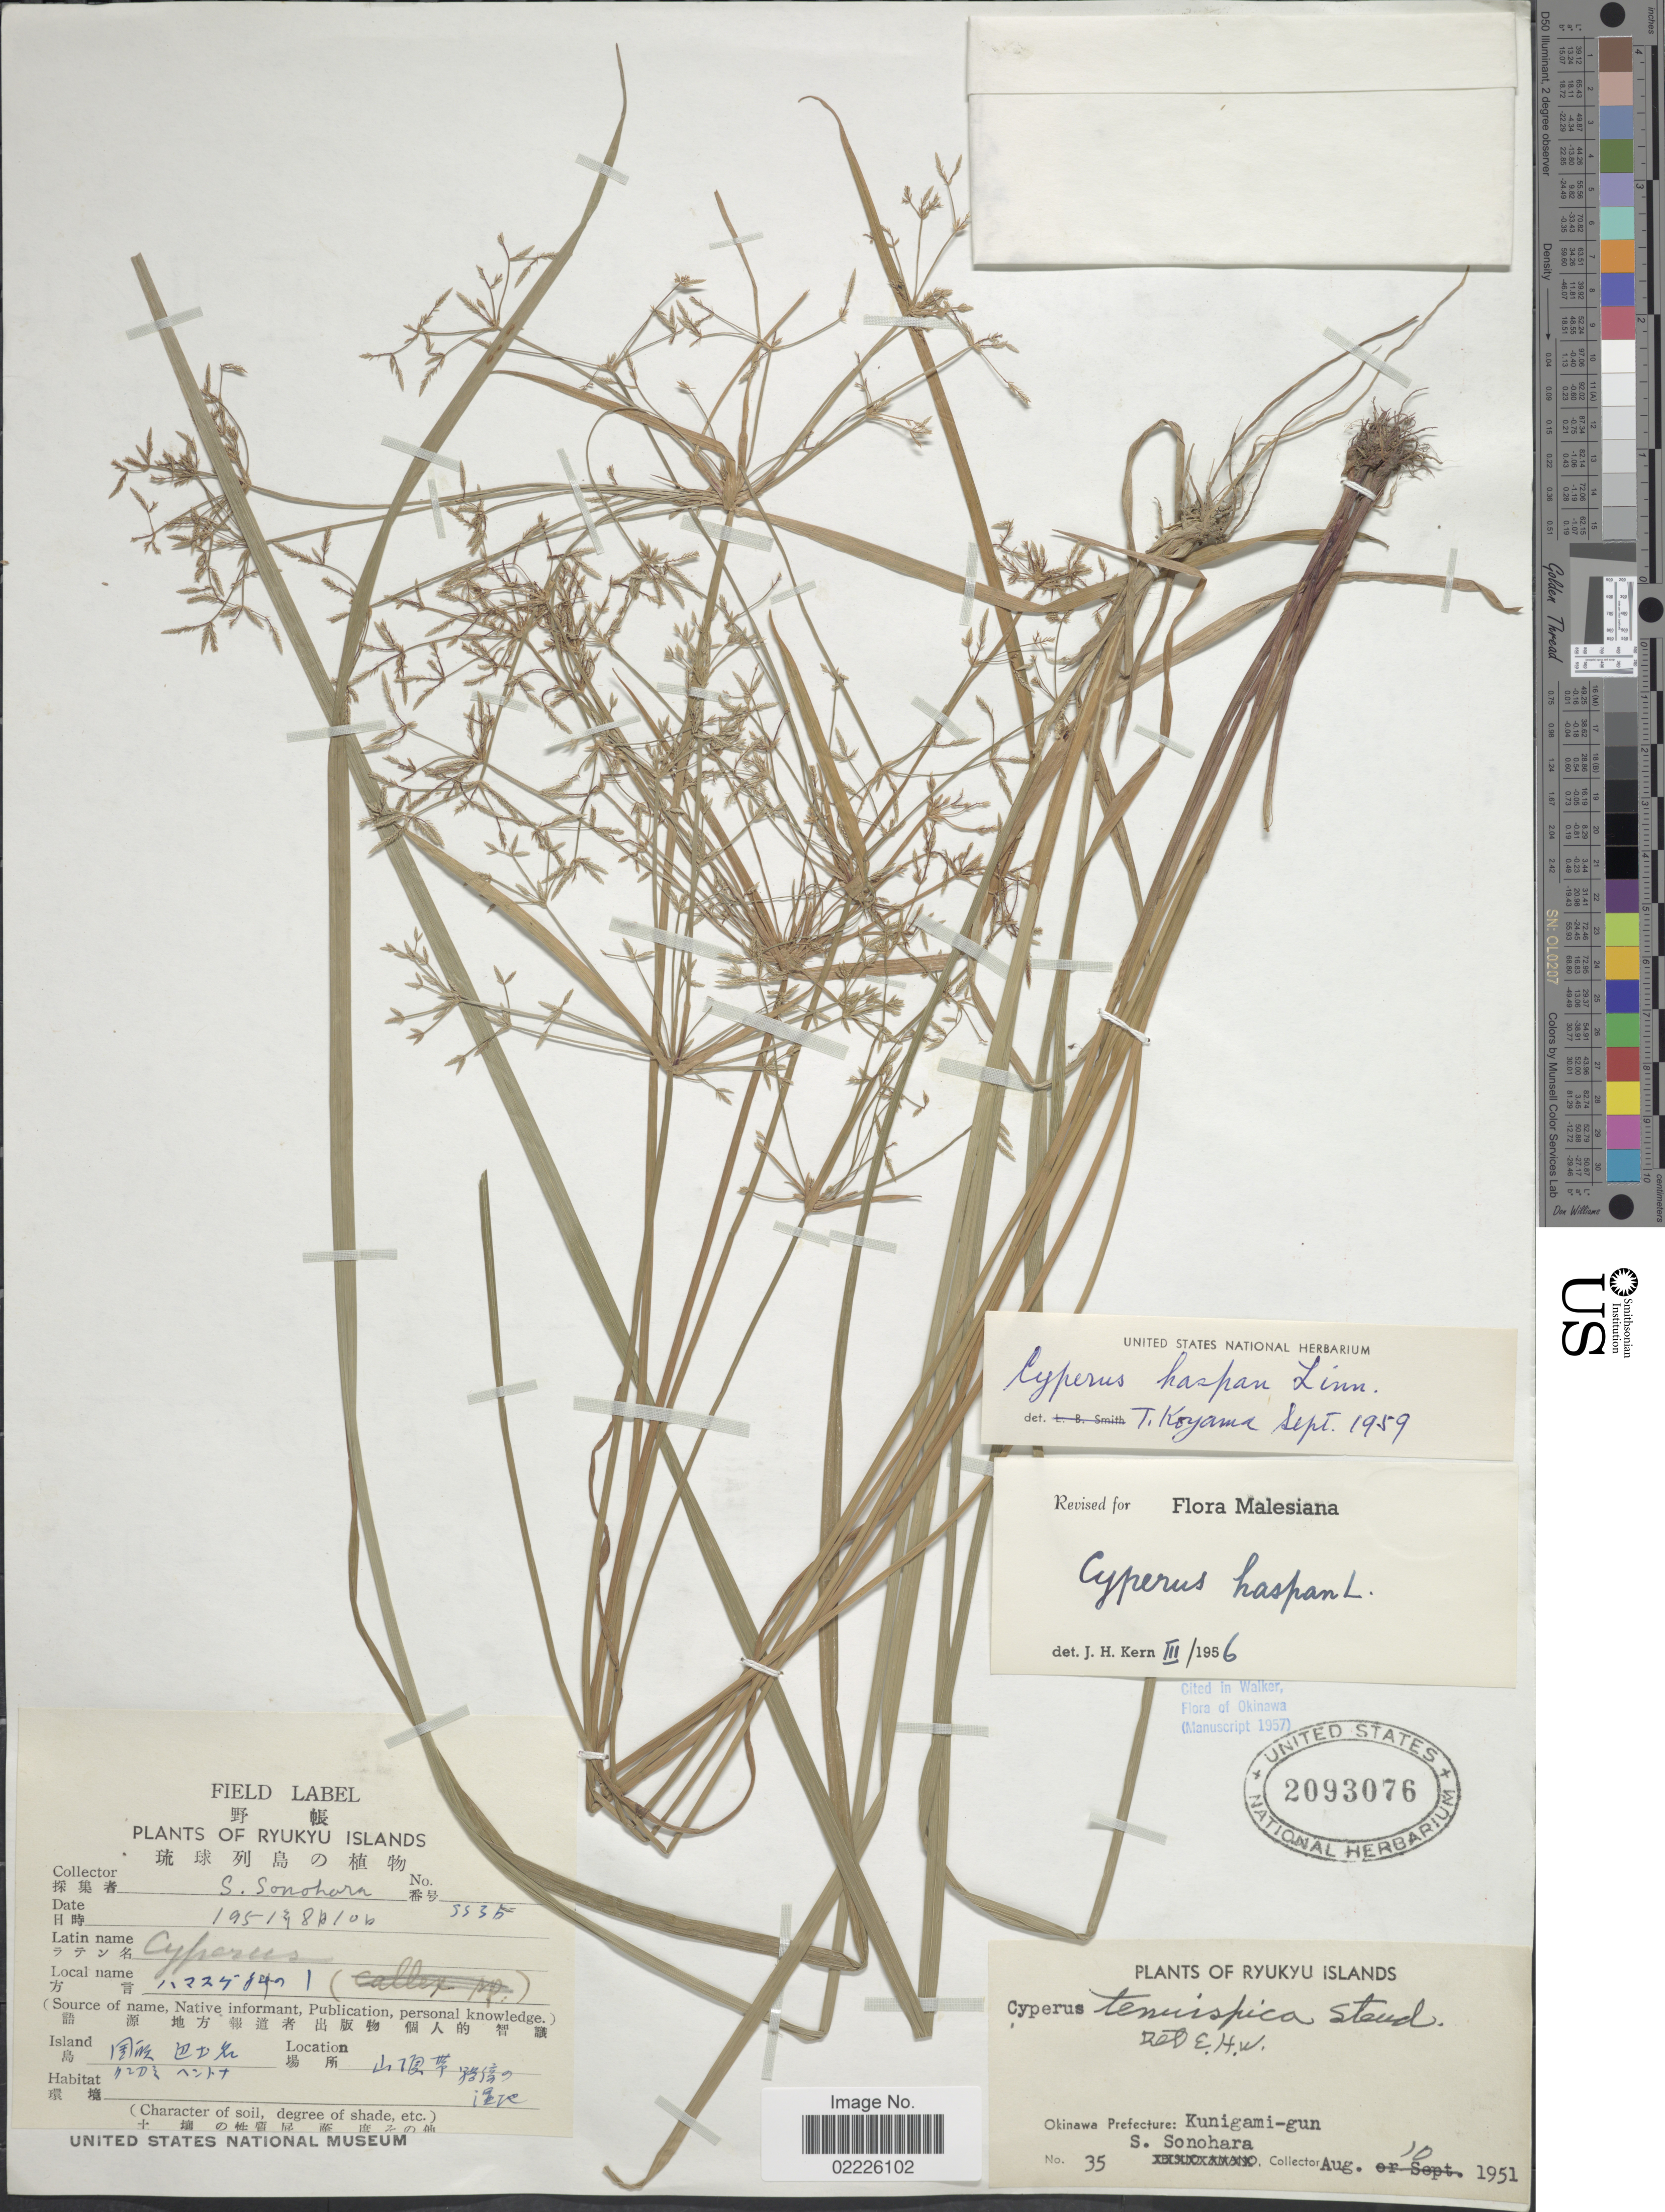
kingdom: Plantae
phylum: Tracheophyta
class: Liliopsida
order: Poales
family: Cyperaceae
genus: Cyperus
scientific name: Cyperus haspan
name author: L.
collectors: S. Sonohara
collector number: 35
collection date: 1951-08-10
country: Japan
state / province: Okinawa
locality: Ryukyu Islands, Okinawa Prefecture: Kunigami-gun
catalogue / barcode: US 2093076